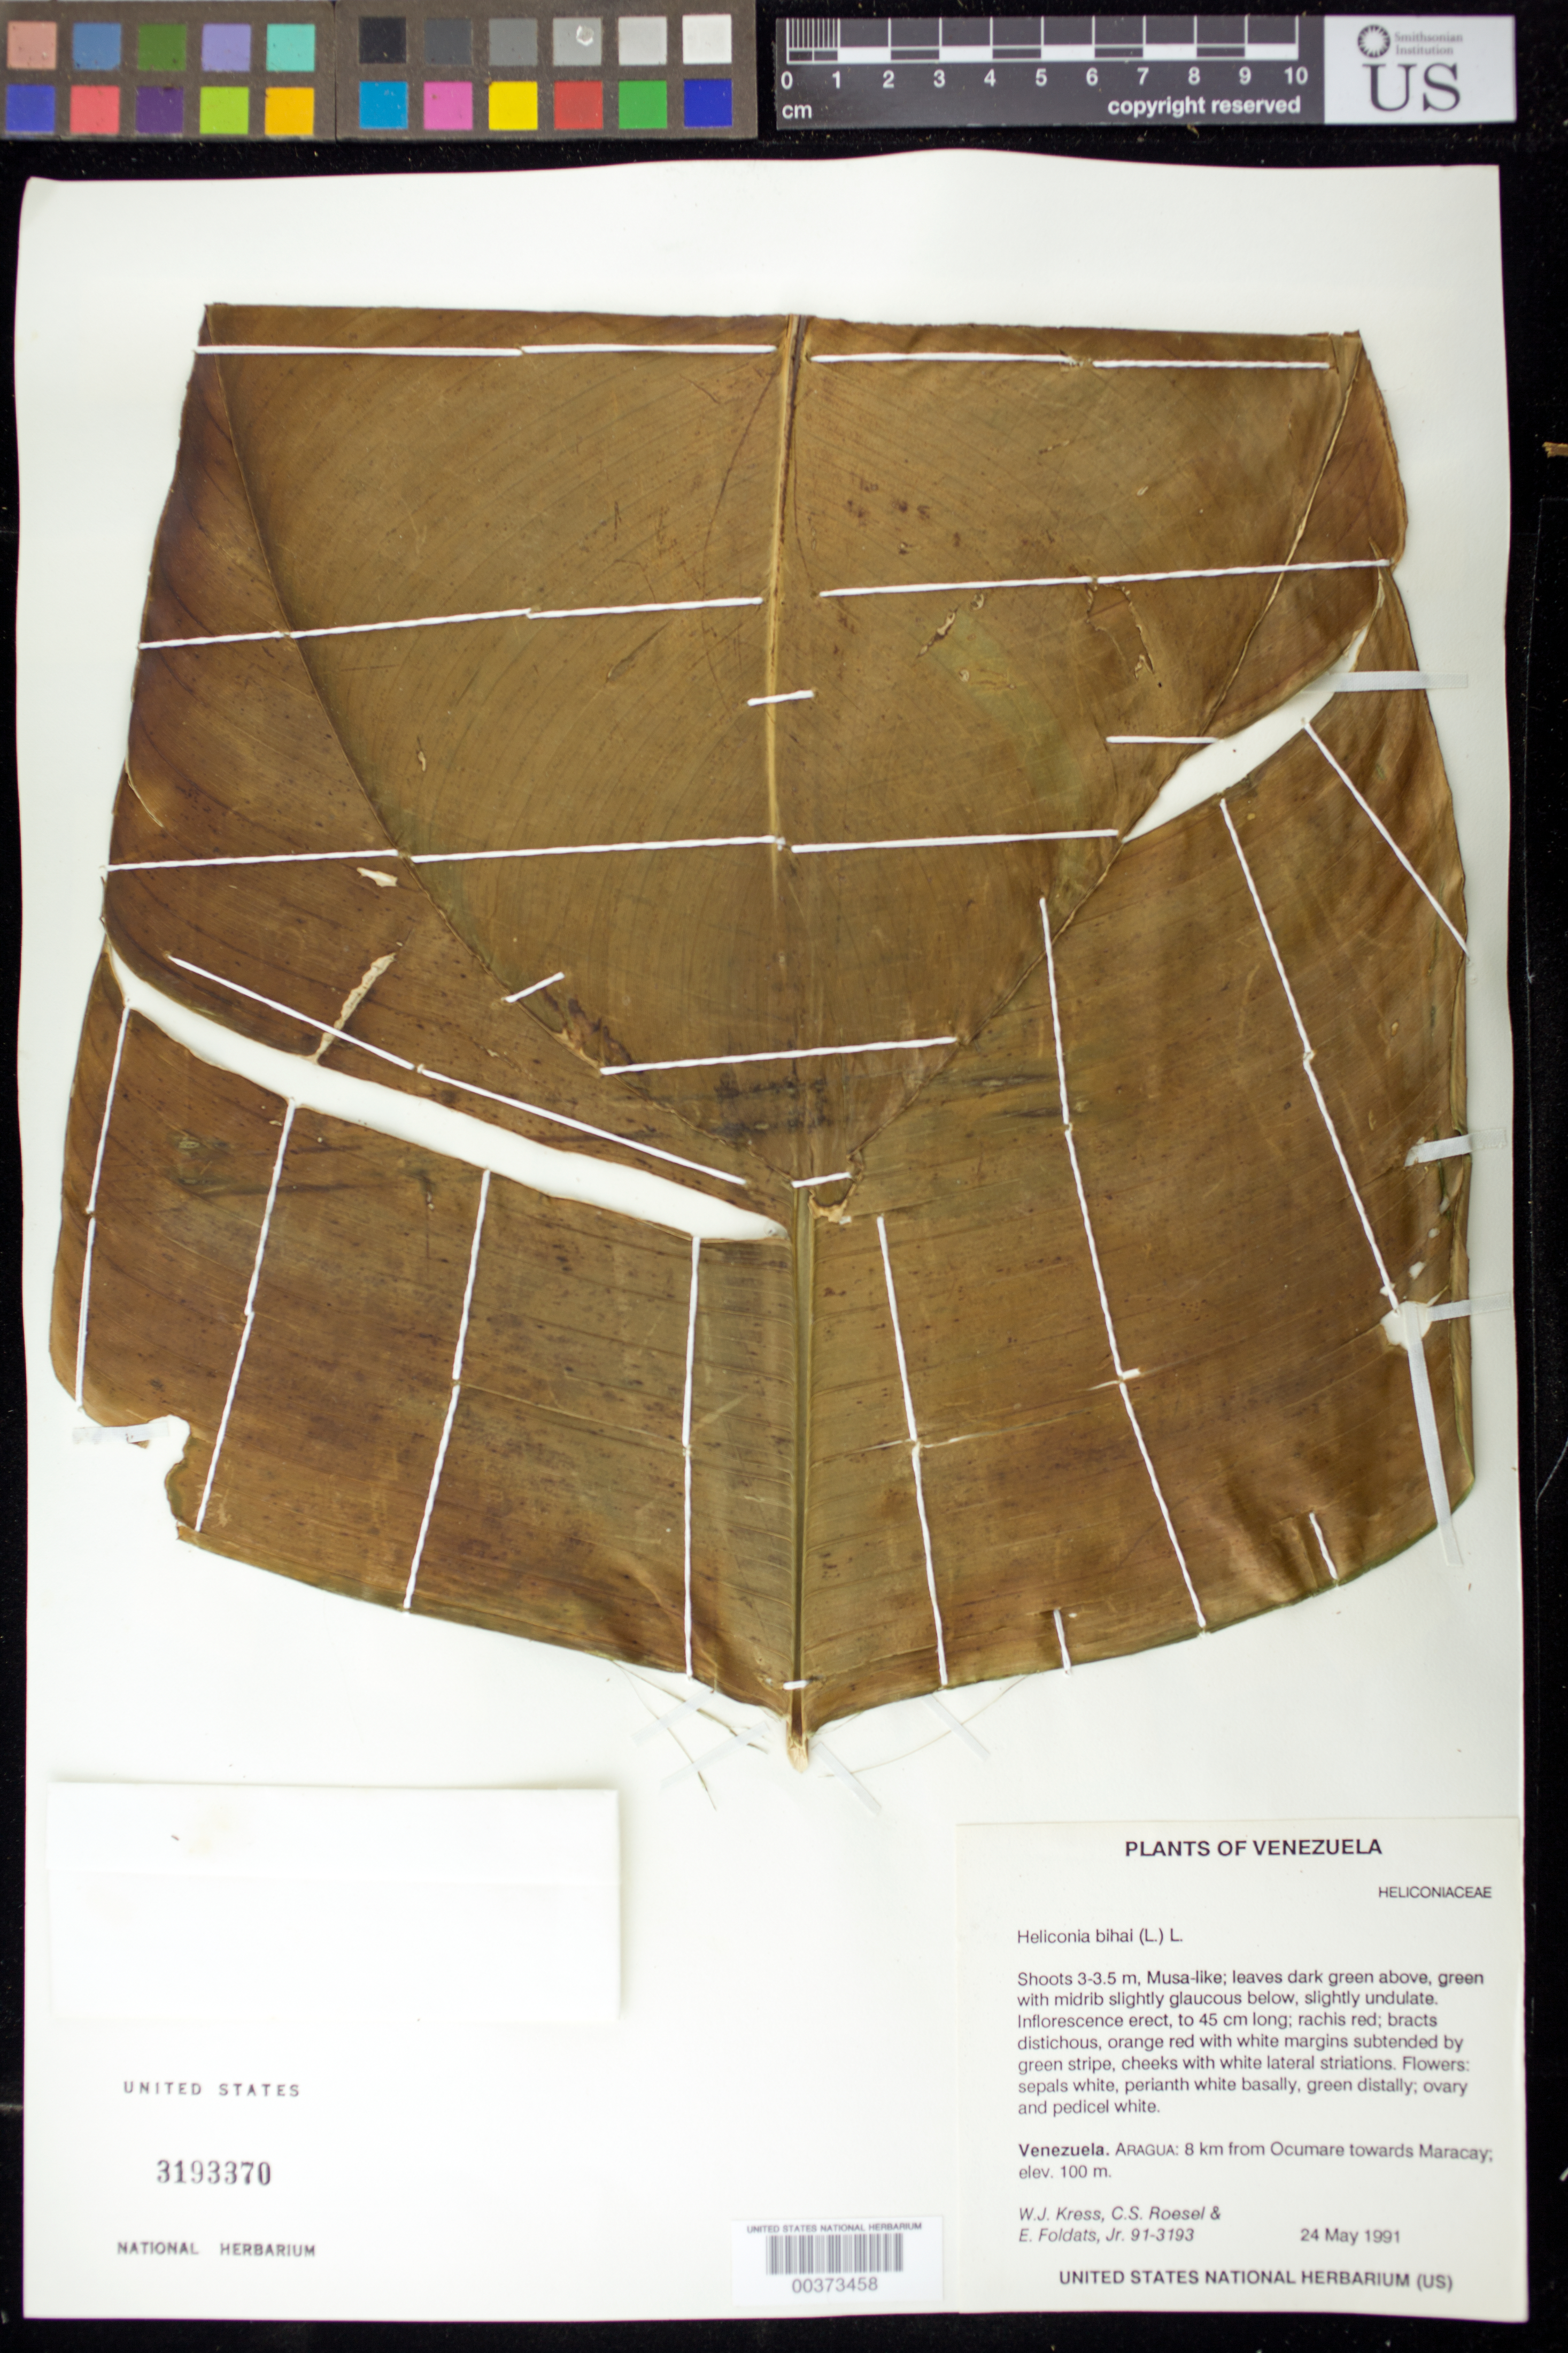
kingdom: Plantae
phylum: Tracheophyta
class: Liliopsida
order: Zingiberales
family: Heliconiaceae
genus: Heliconia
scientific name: Heliconia bihai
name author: (L.) L.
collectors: W. J. Kress, C. S. Roesel & E. Foldats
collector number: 91-3193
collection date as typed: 24 May 1991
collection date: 1991-05-24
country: Venezuela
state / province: Aragua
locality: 8 km from ocumare towards maracay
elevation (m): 100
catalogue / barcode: US 3193370